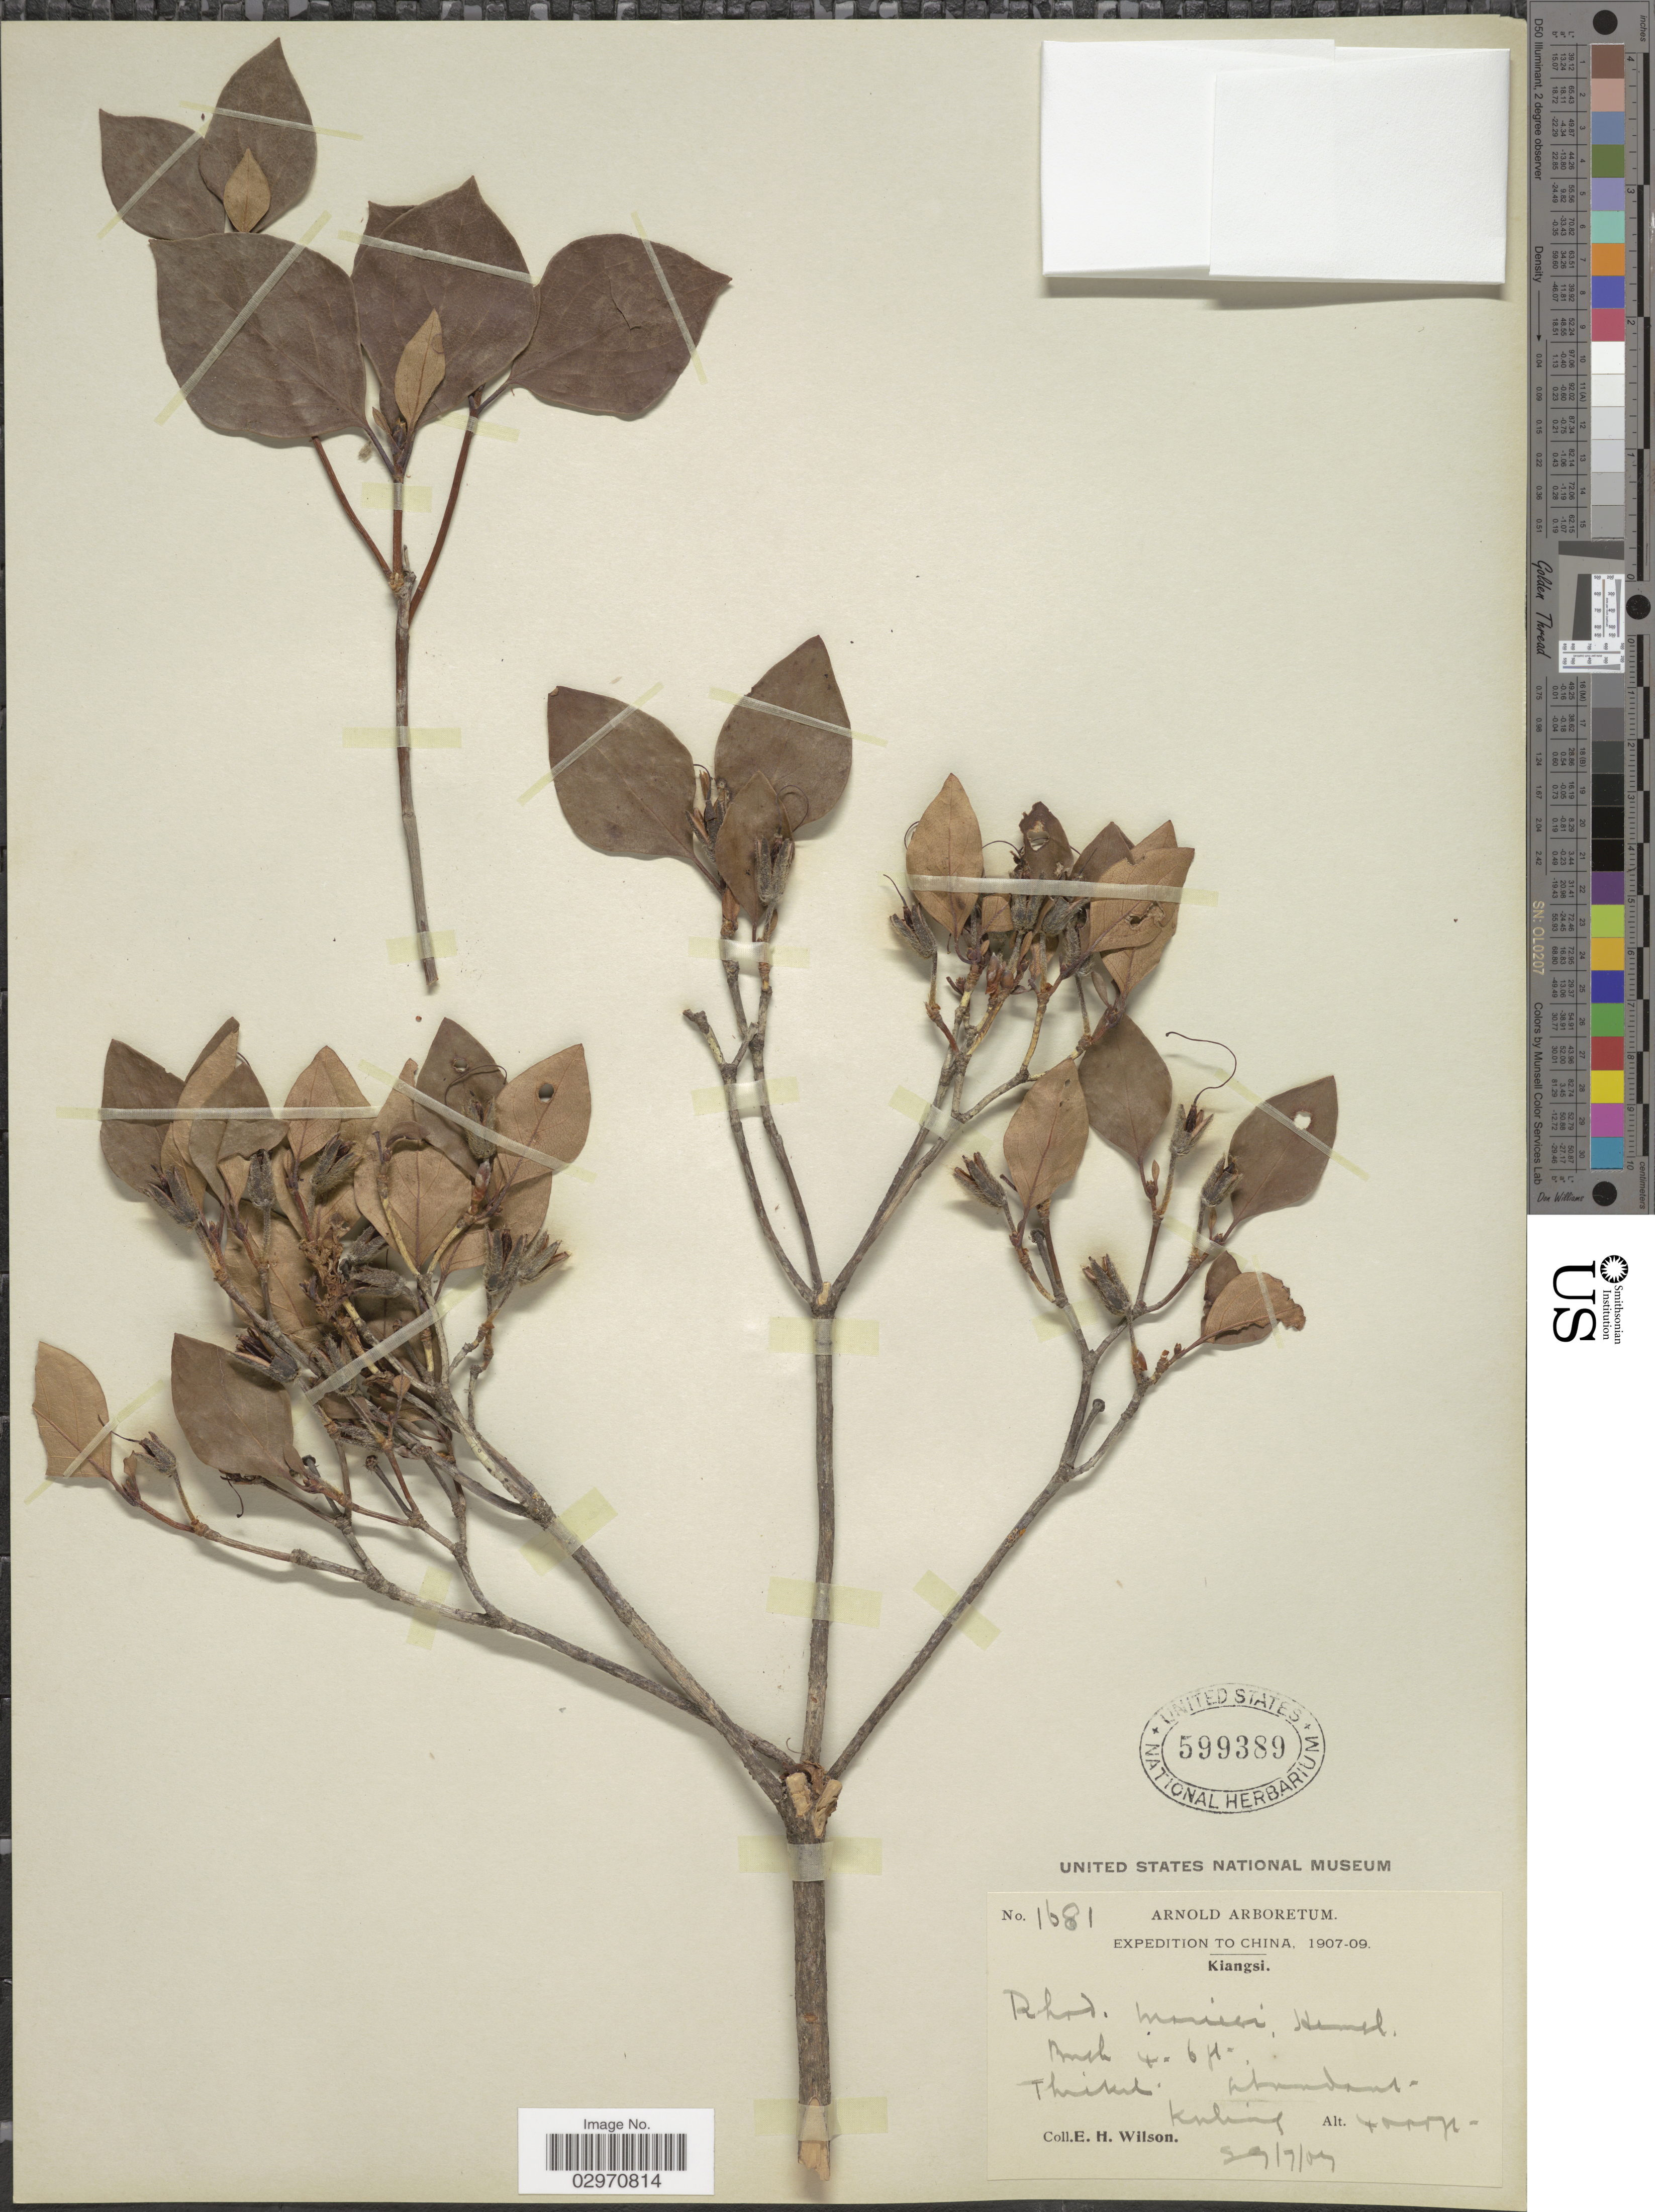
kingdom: Plantae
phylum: Tracheophyta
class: Magnoliopsida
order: Ericales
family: Ericaceae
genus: Rhododendron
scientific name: Rhododendron farrerae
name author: Sweet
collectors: E. Wilson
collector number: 1681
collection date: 1909-07-29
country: China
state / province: Jiangxi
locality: Kiangsi, Kuling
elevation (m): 1219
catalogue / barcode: US 599389